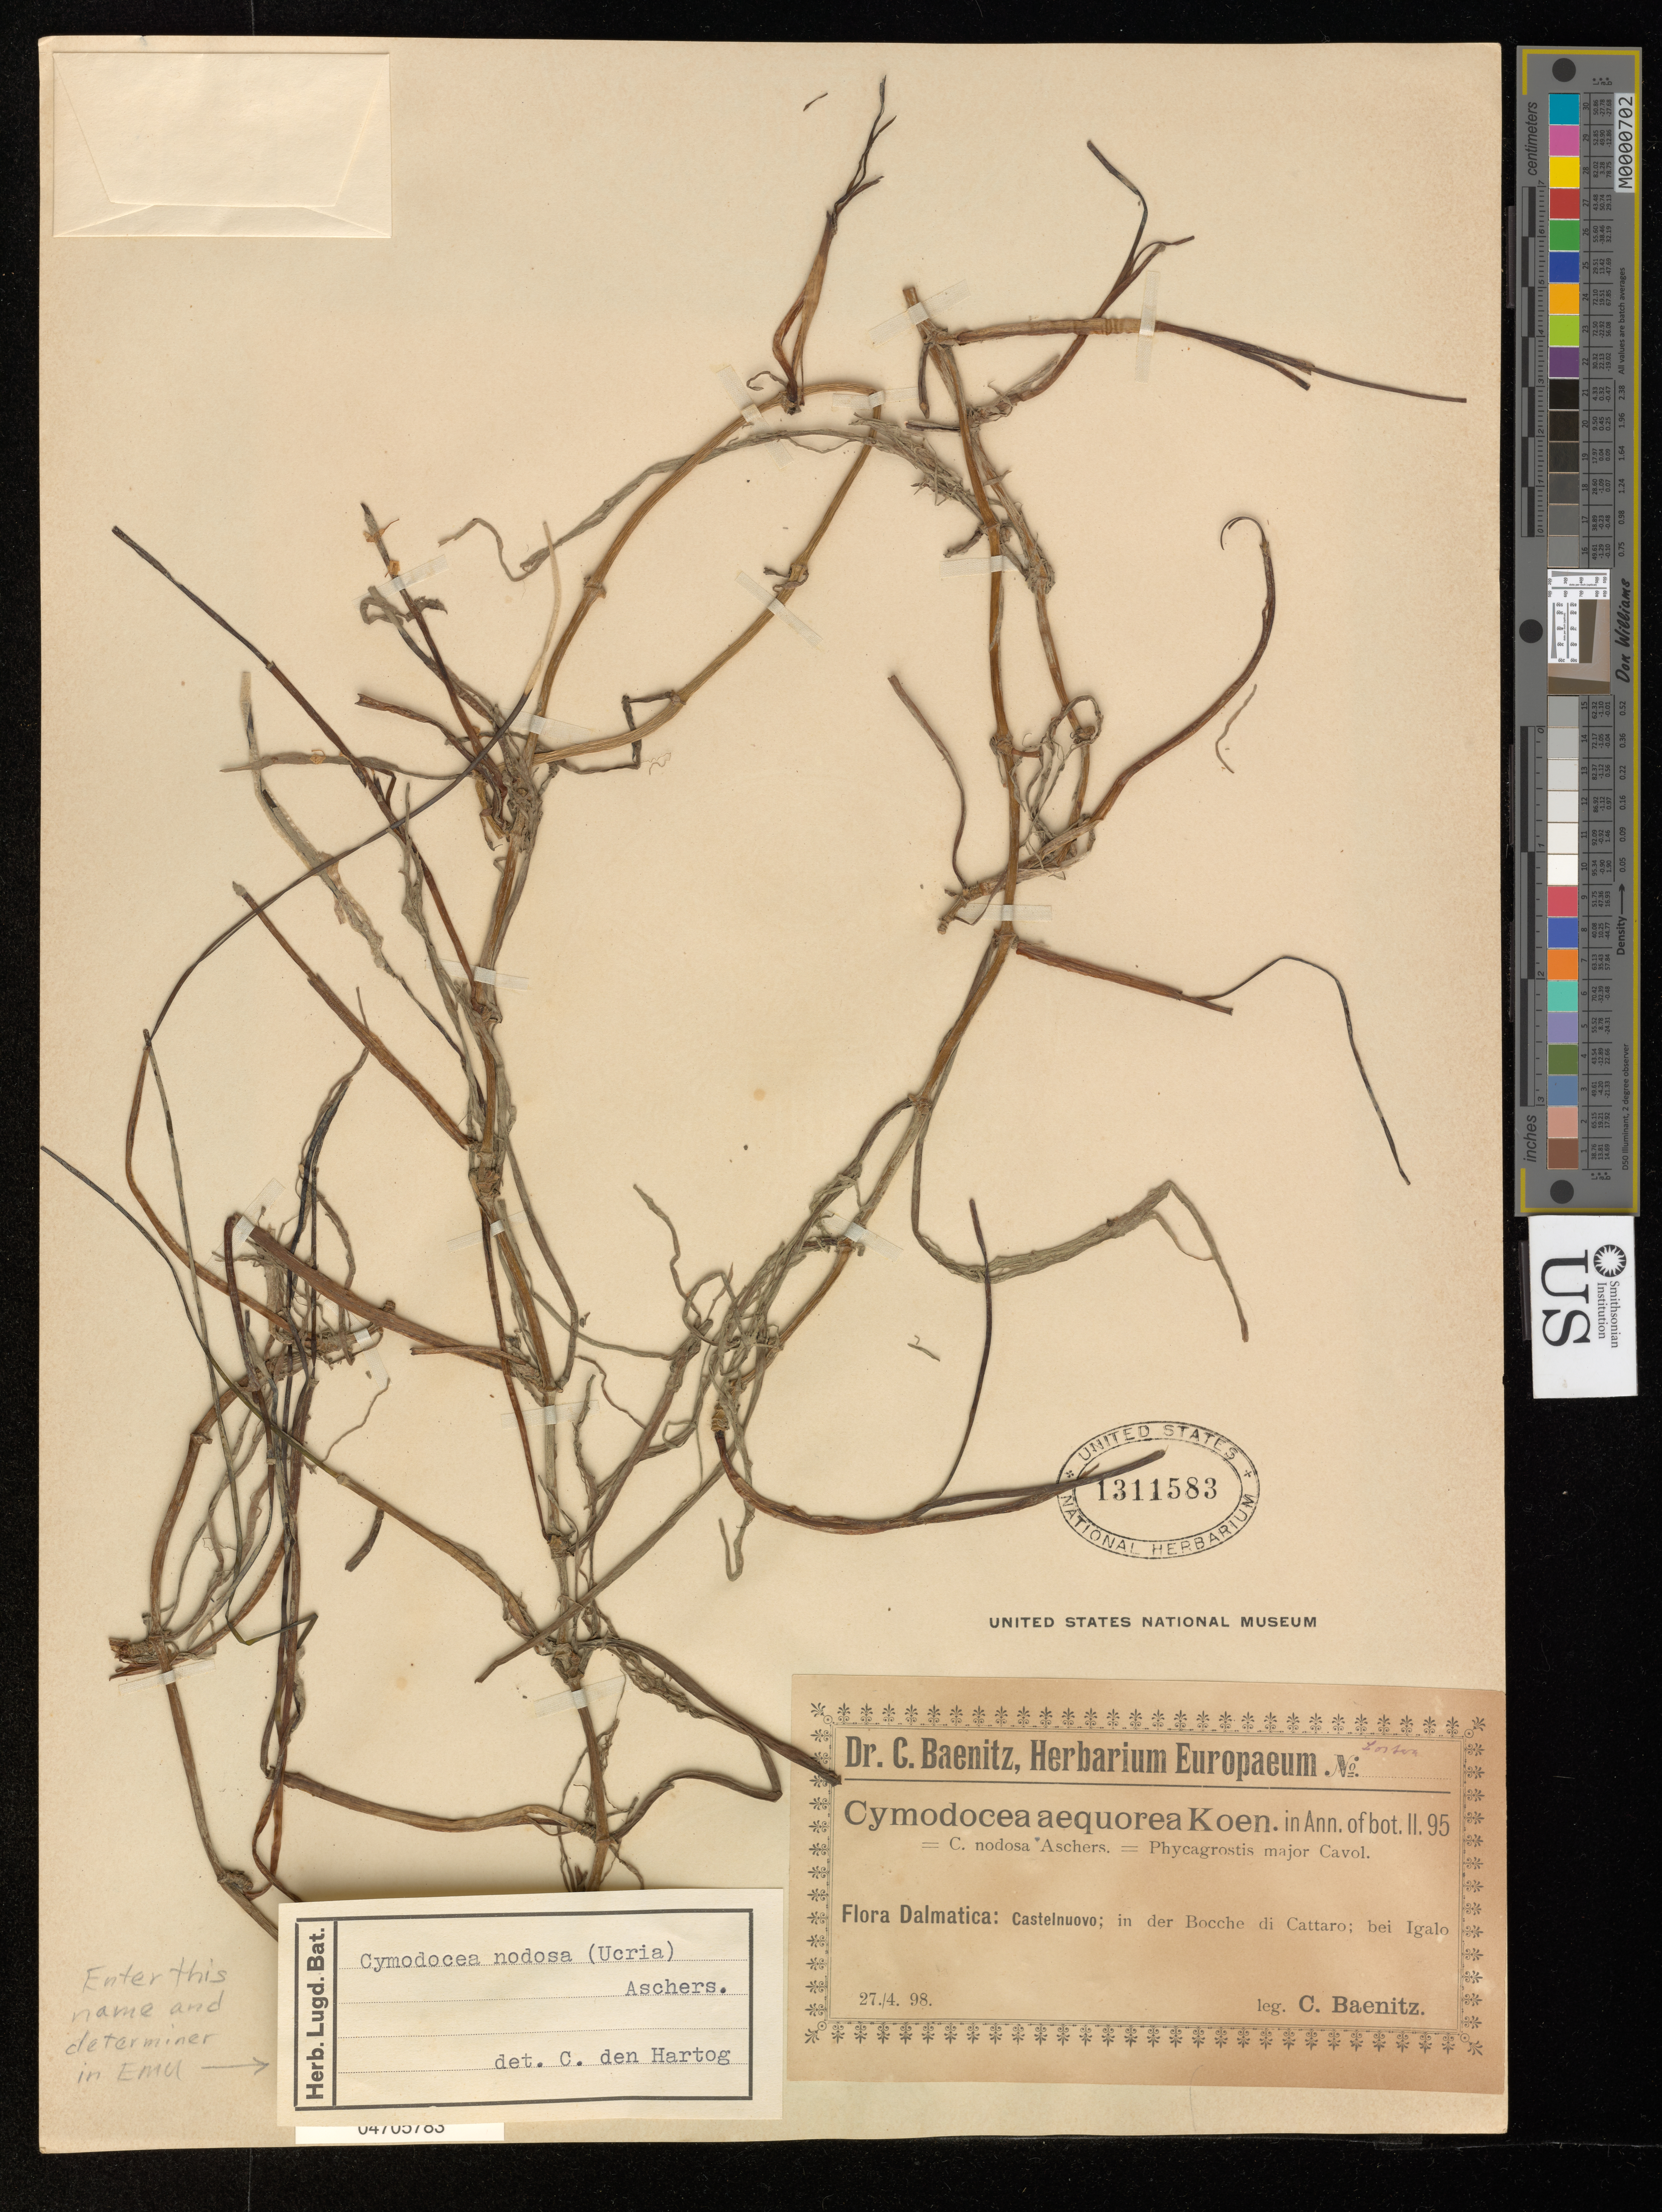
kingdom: Plantae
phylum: Tracheophyta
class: Liliopsida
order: Alismatales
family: Cymodoceaceae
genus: Cymodocea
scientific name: Cymodocea nodosa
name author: Asch.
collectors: C. G. Baenitz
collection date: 1998-04-27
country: Croatia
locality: Dalmatica: Castelnuovo; in der Bocche di Cattaro; bei Igalo.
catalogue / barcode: US 1311583